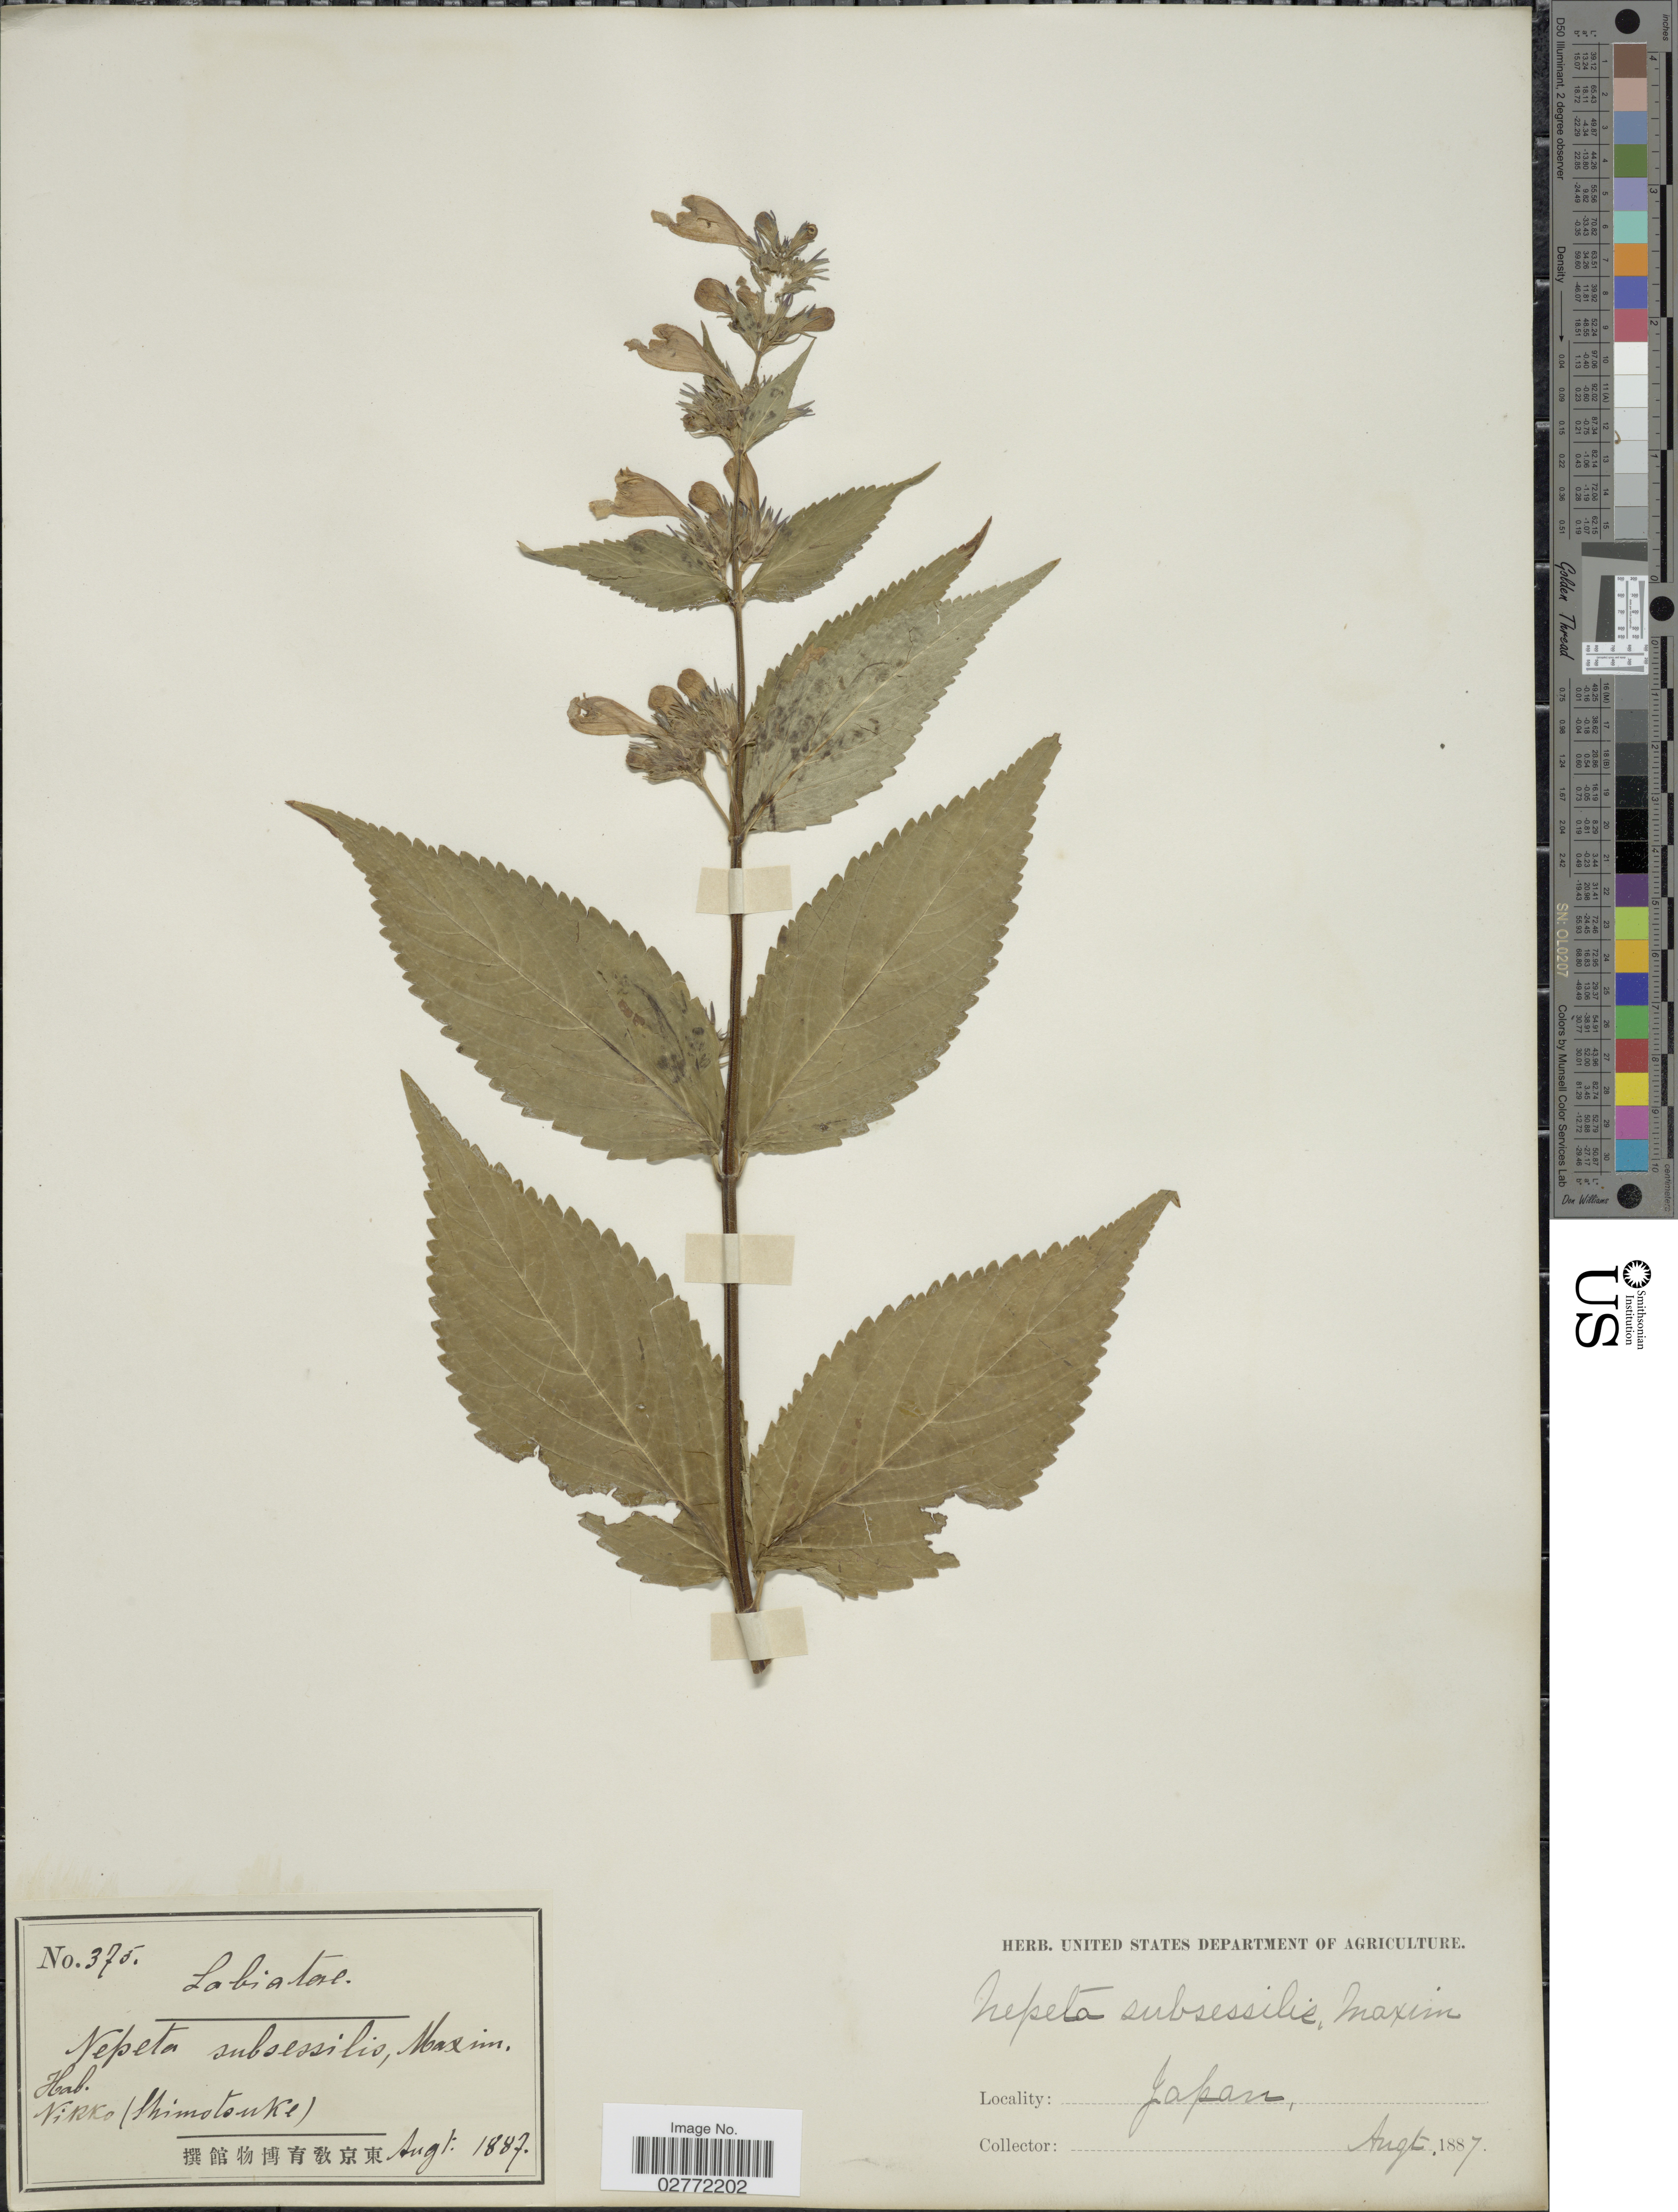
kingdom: Plantae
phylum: Tracheophyta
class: Magnoliopsida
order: Lamiales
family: Lamiaceae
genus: Nepeta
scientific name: Nepeta subsessilis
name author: Maxim.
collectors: Facchini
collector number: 375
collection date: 1887-08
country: Japan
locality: Nikko (Shimotouke).